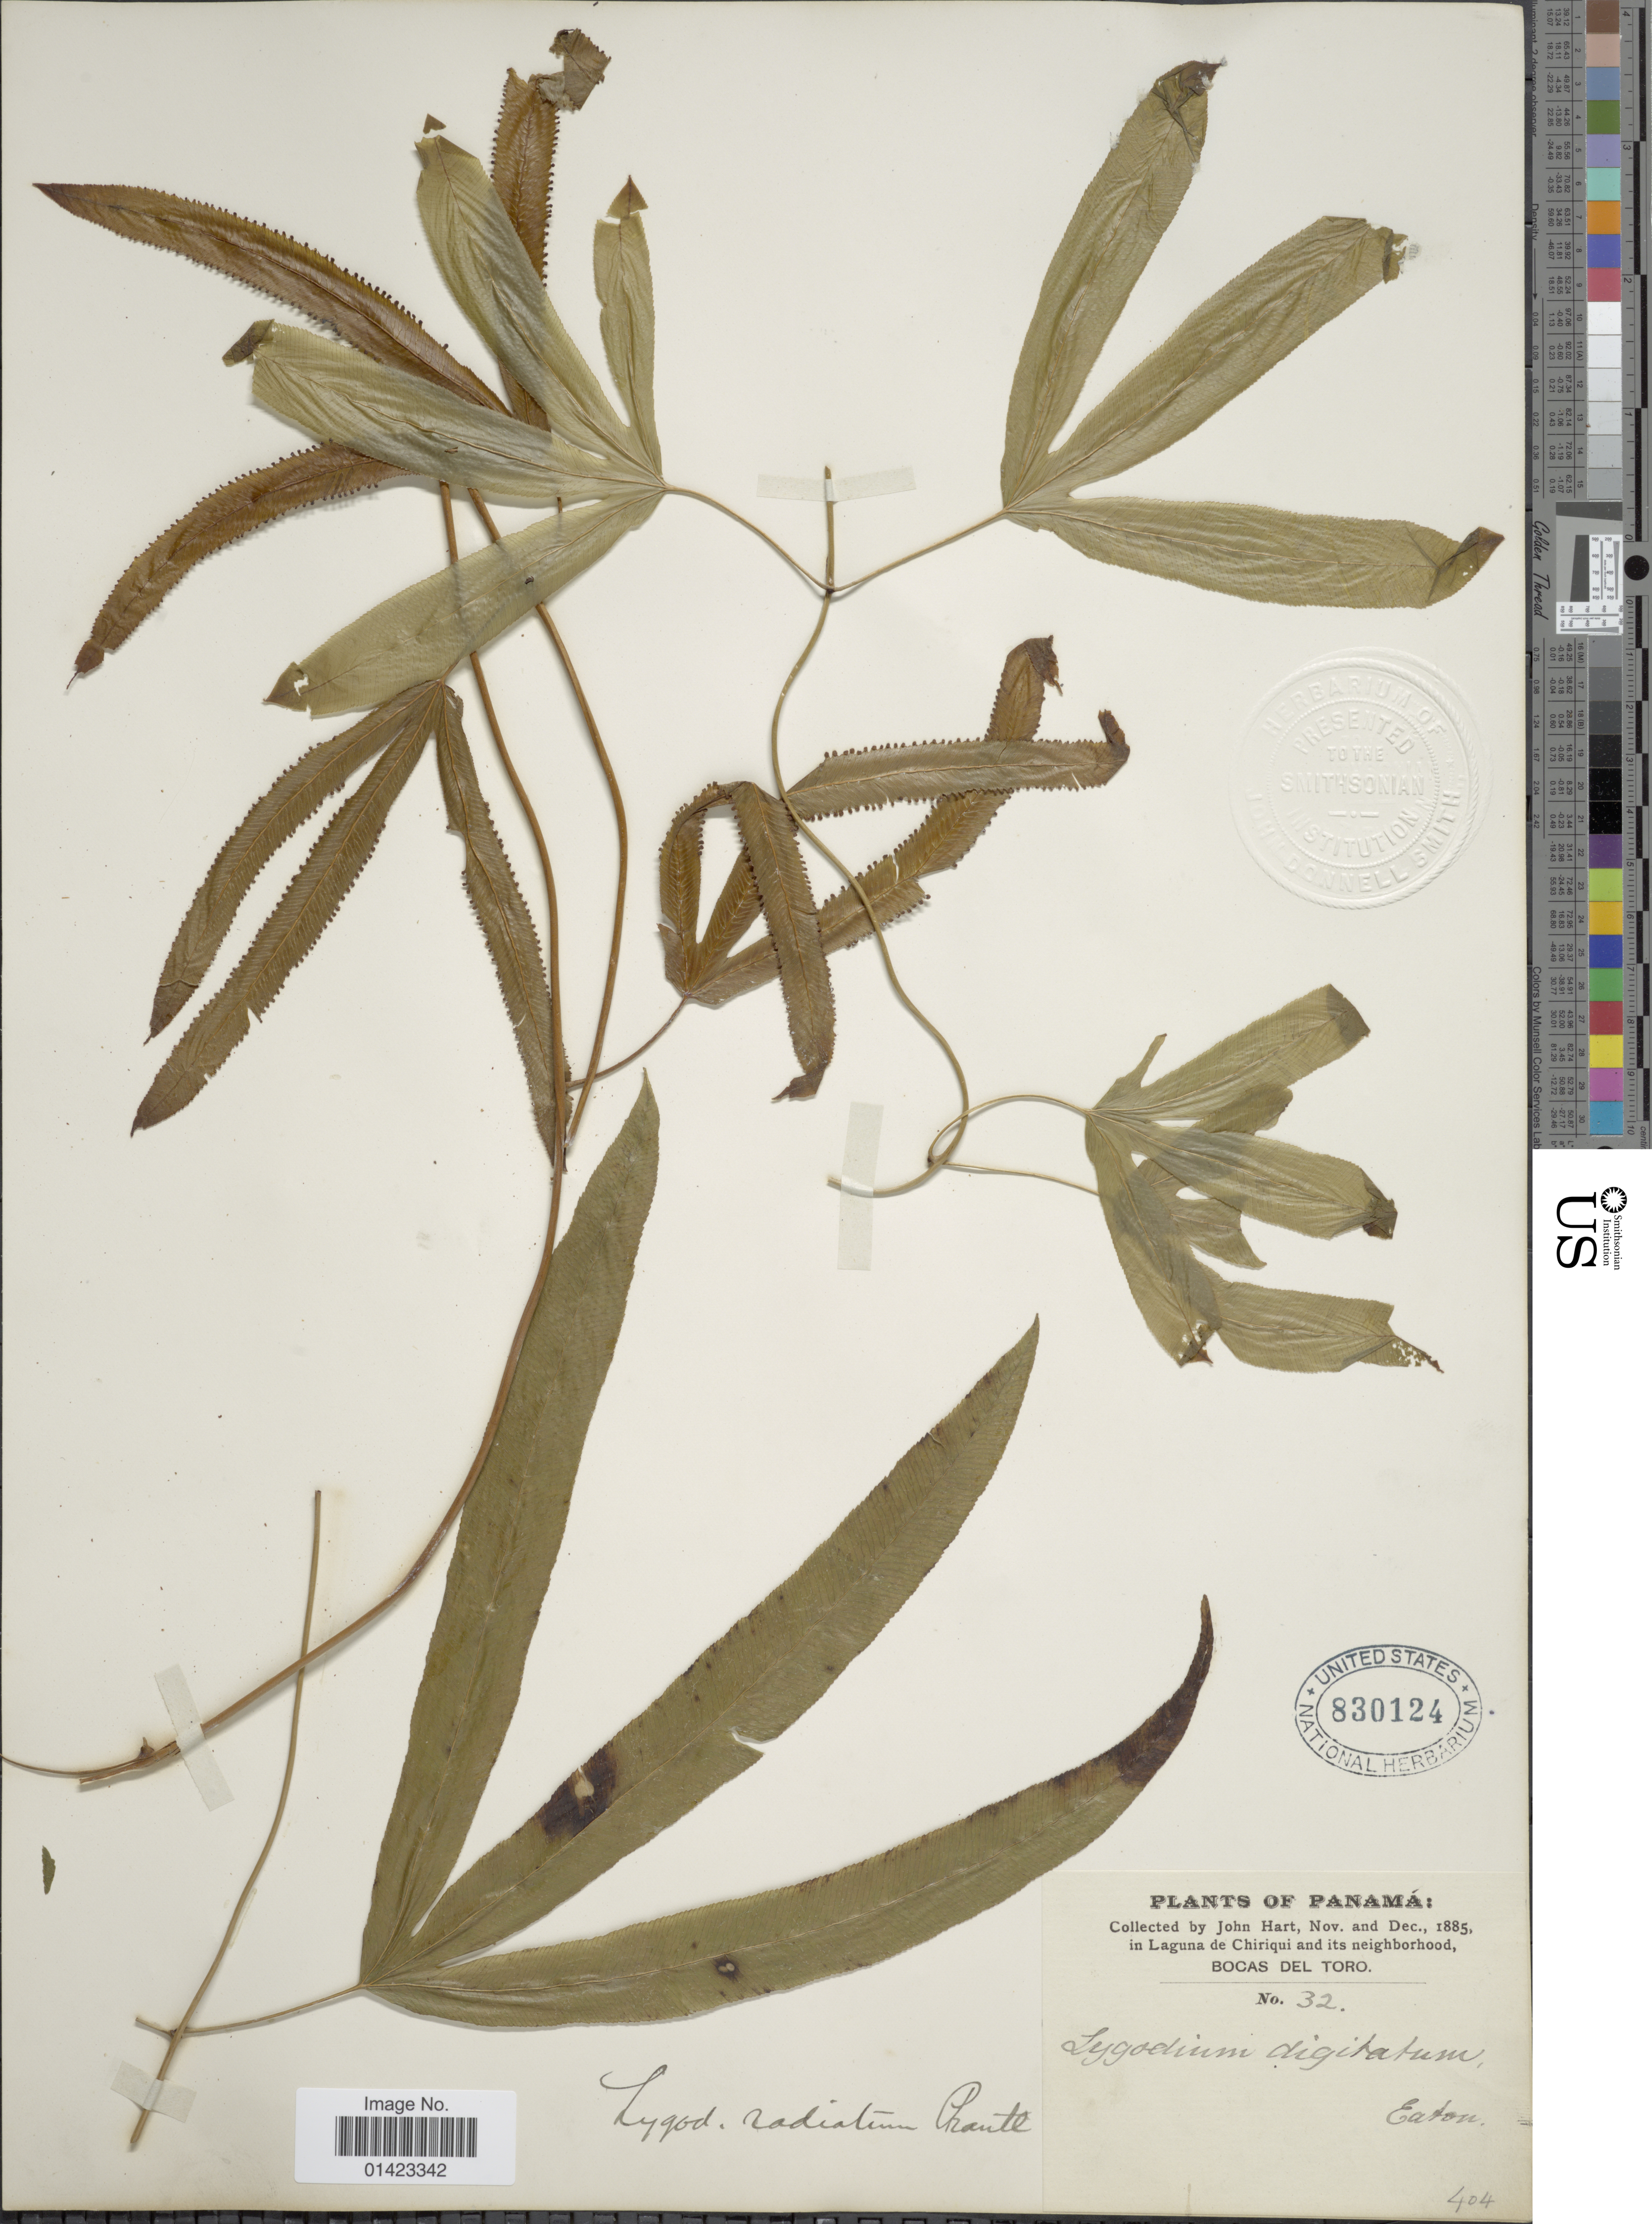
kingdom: Plantae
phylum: Tracheophyta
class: Polypodiopsida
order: Schizaeales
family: Lygodiaceae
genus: Lygodium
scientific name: Lygodium radiatum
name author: Prantl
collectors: J. Hart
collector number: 32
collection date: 1885-11/1885-12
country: Panama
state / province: Bocas del Toro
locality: In Laguna de Chiriqui and its neighborhood, Bocas del Toro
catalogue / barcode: US 830124